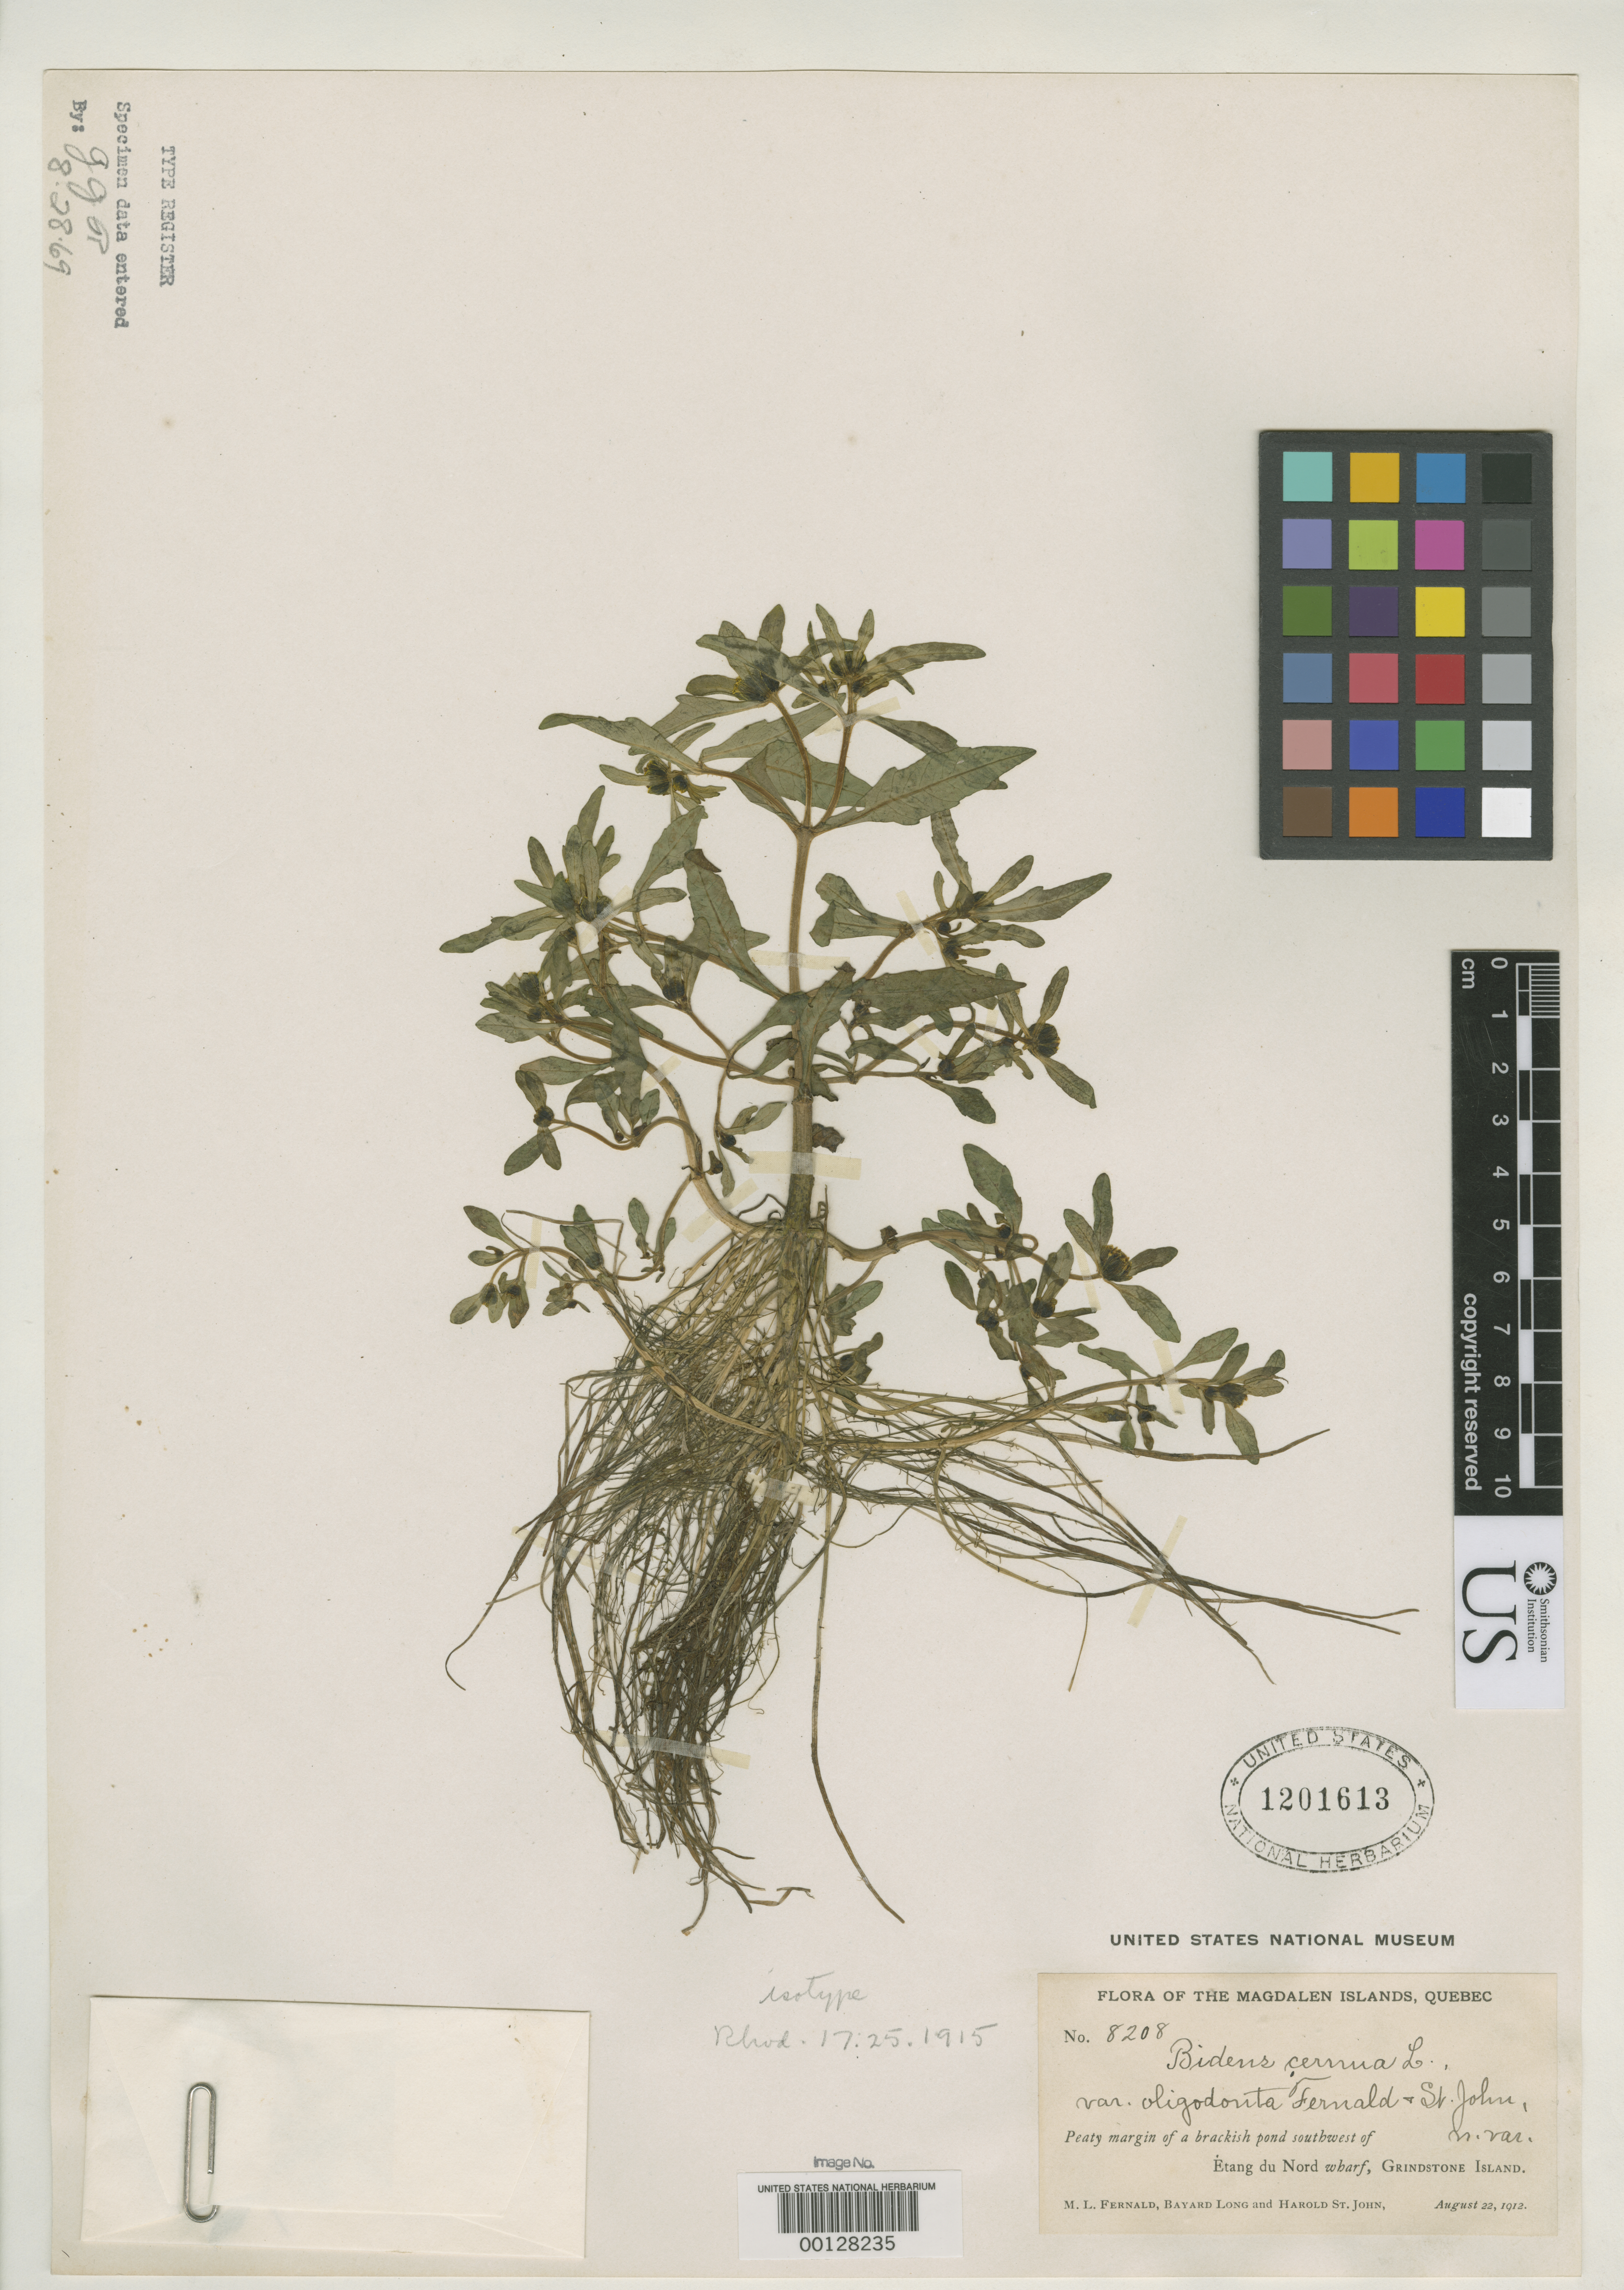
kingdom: Plantae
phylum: Tracheophyta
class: Magnoliopsida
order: Asterales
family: Asteraceae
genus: Bidens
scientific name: Bidens cernua var. oligodonta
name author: Fernald & H. St. John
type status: Isotype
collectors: M. L. Fernald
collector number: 8208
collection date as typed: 22 Aug 1912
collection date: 1912-08-22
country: Canada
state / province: Quebec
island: Grindstone Island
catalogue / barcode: US 1201613